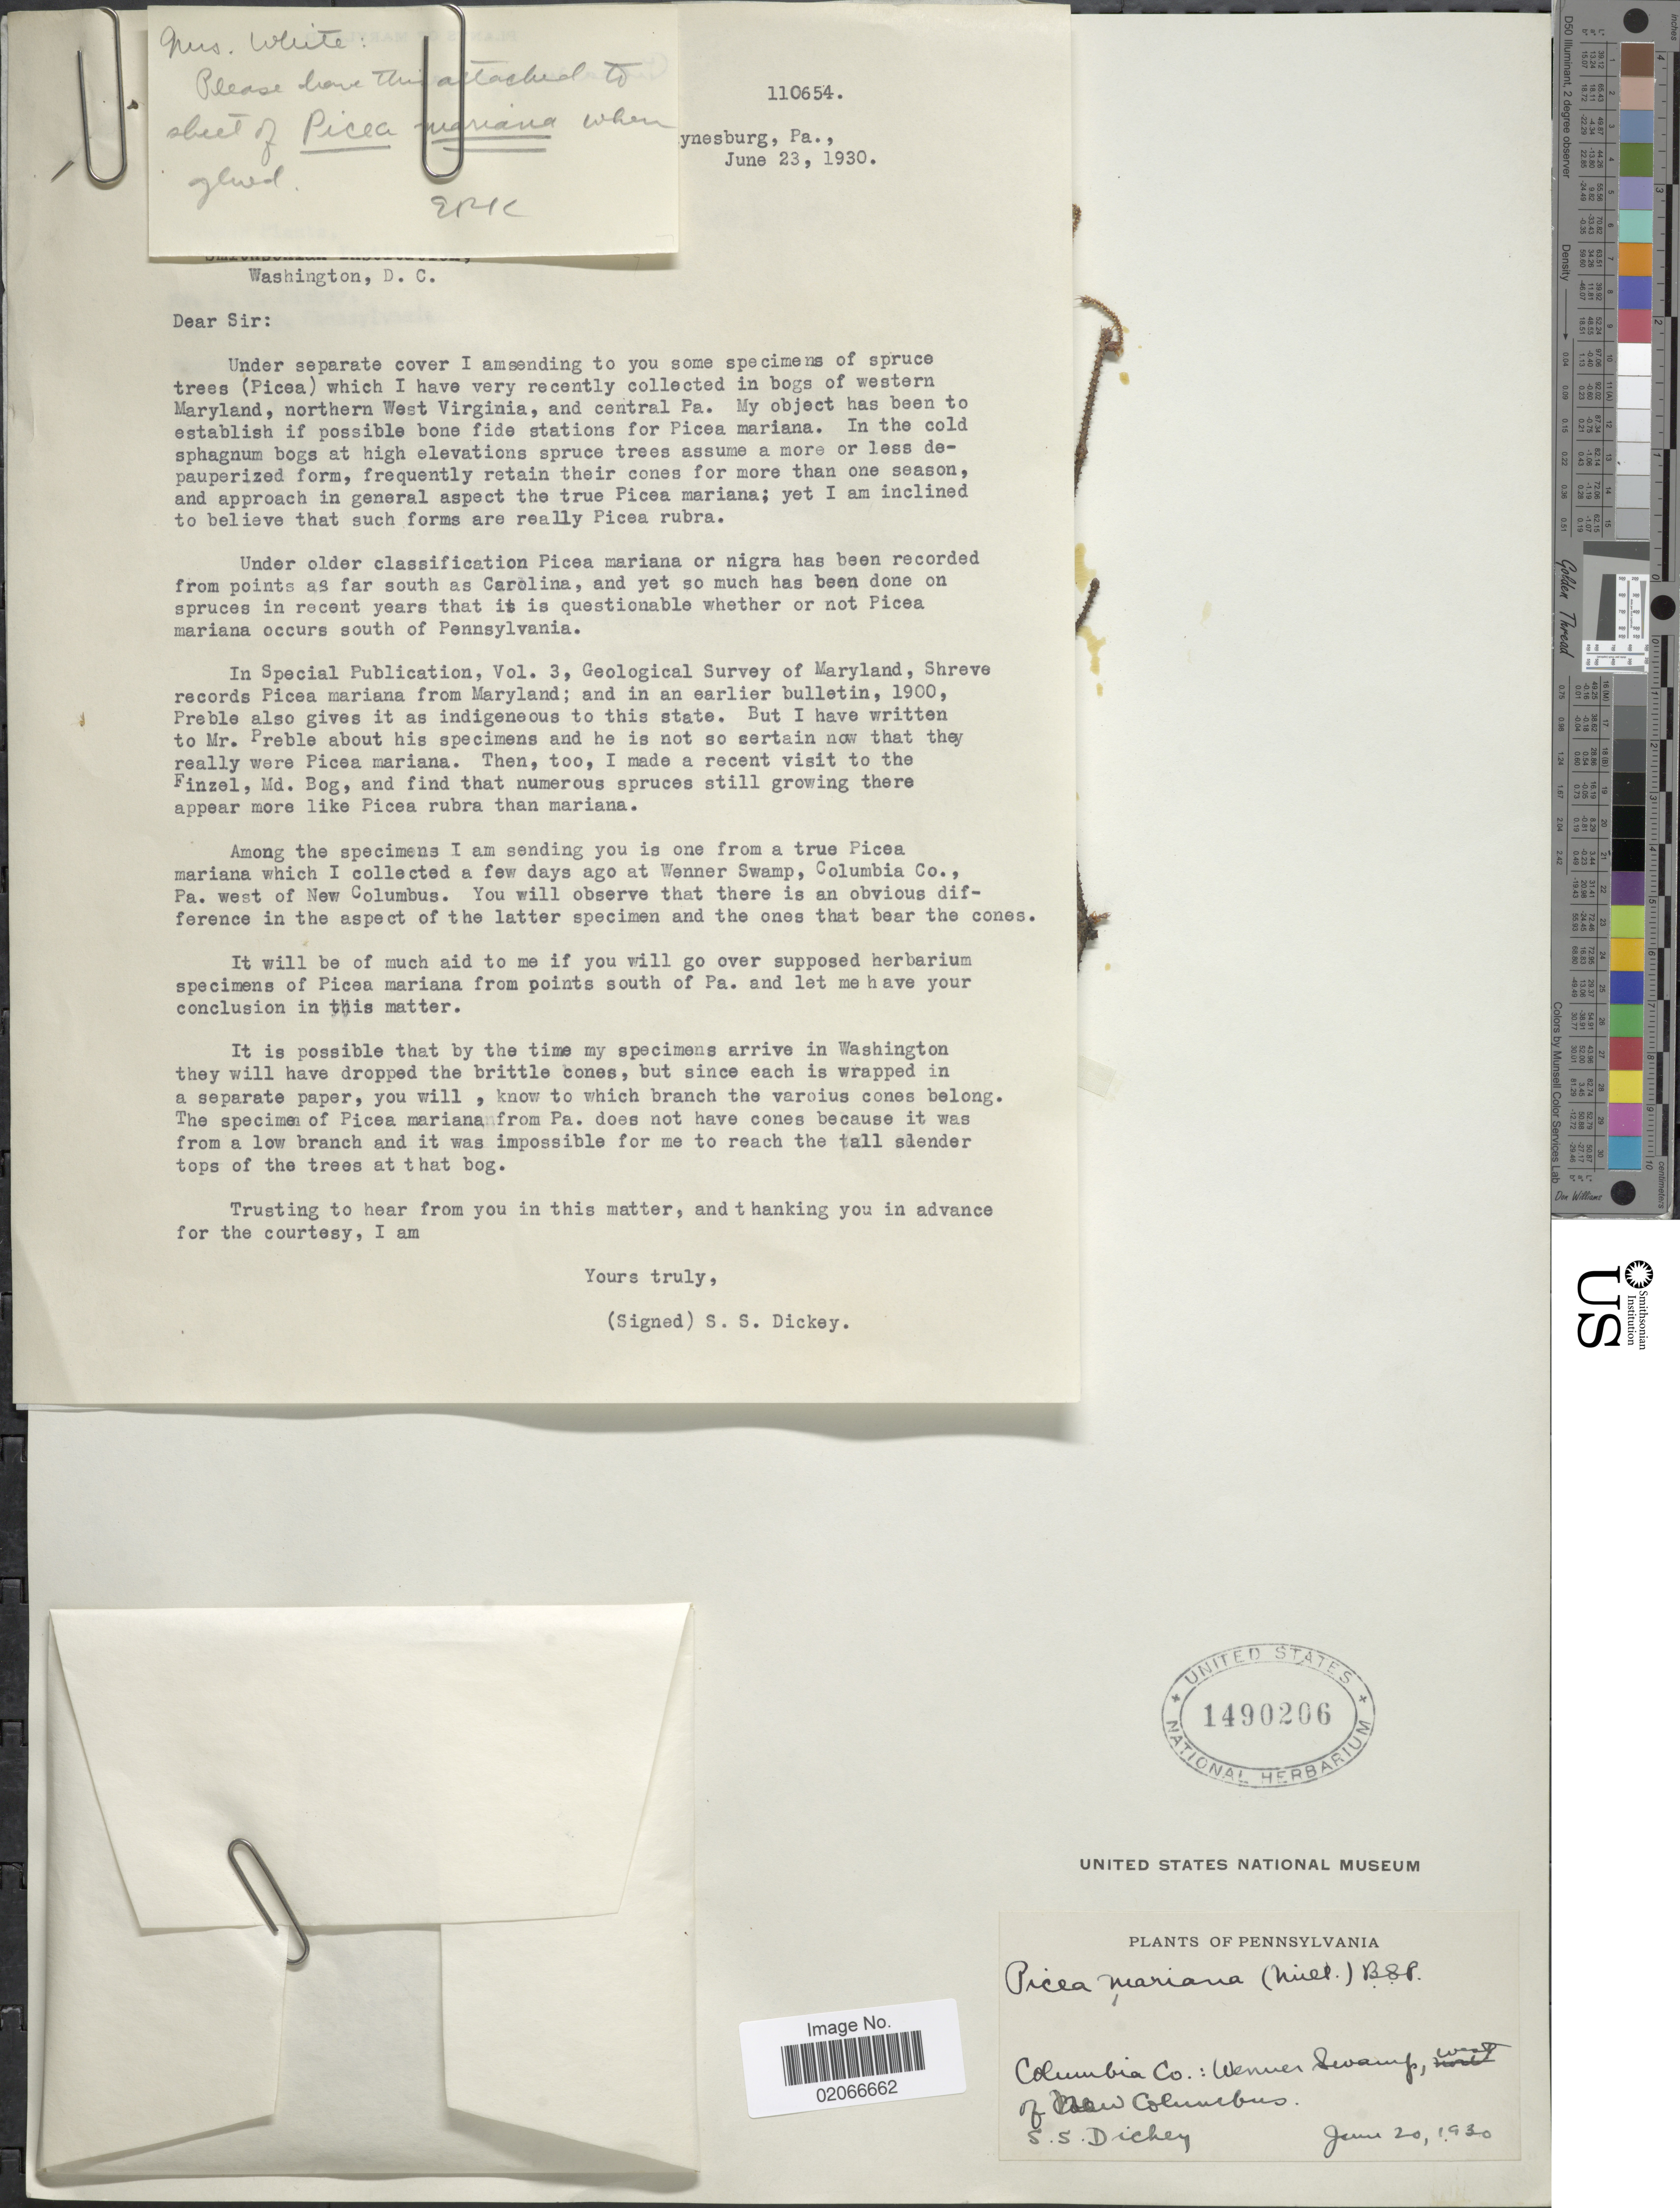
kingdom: Plantae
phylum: Tracheophyta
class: Pinopsida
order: Pinales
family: Pinaceae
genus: Picea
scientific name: Picea mariana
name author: (Mill.) Britton, Stearns & Poggenb.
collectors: S. Dickey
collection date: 1930-06-20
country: United States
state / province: Pennsylvania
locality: Columbia Co., Wenner Swamp, west of New Columbus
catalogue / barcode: US 1490206